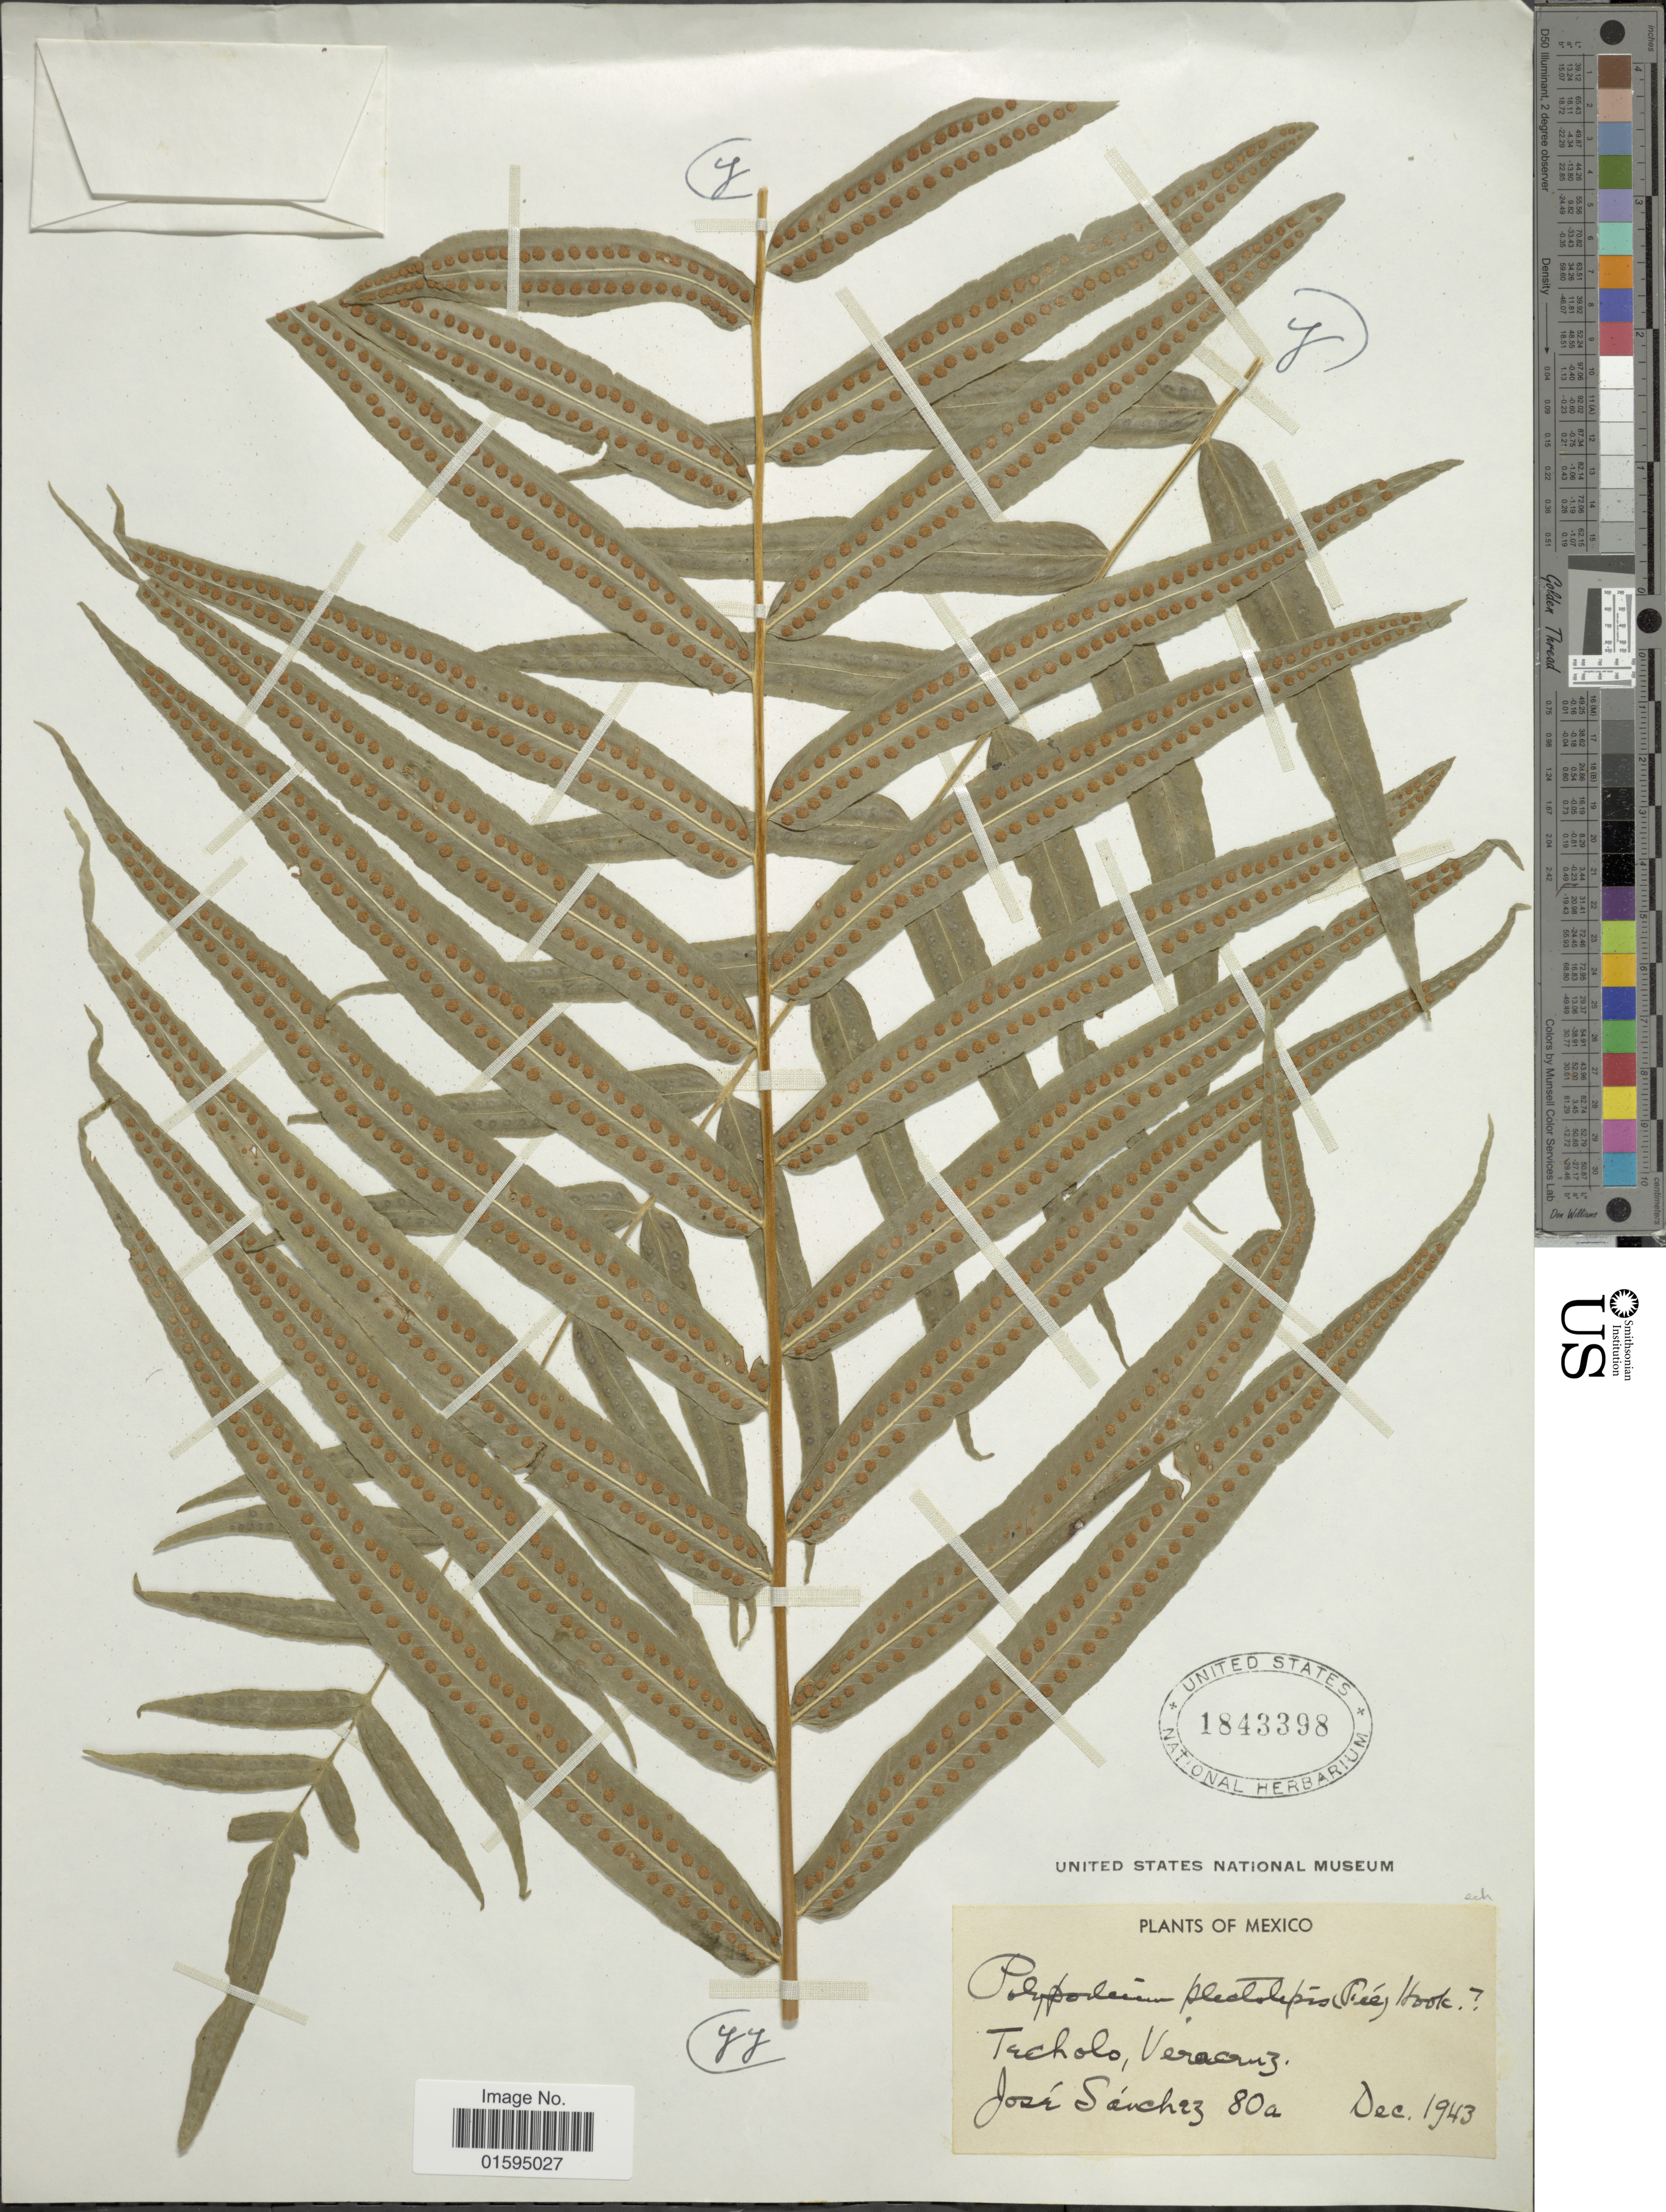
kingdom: Plantae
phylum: Tracheophyta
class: Polypodiopsida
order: Polypodiales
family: Polypodiaceae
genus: Polypodium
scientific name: Polypodium echinolepis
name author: Fée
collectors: J. Sánchez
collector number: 80 A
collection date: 1943-12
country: Mexico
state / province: Veracruz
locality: Techolo, Vera Cruz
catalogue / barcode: US 1843398